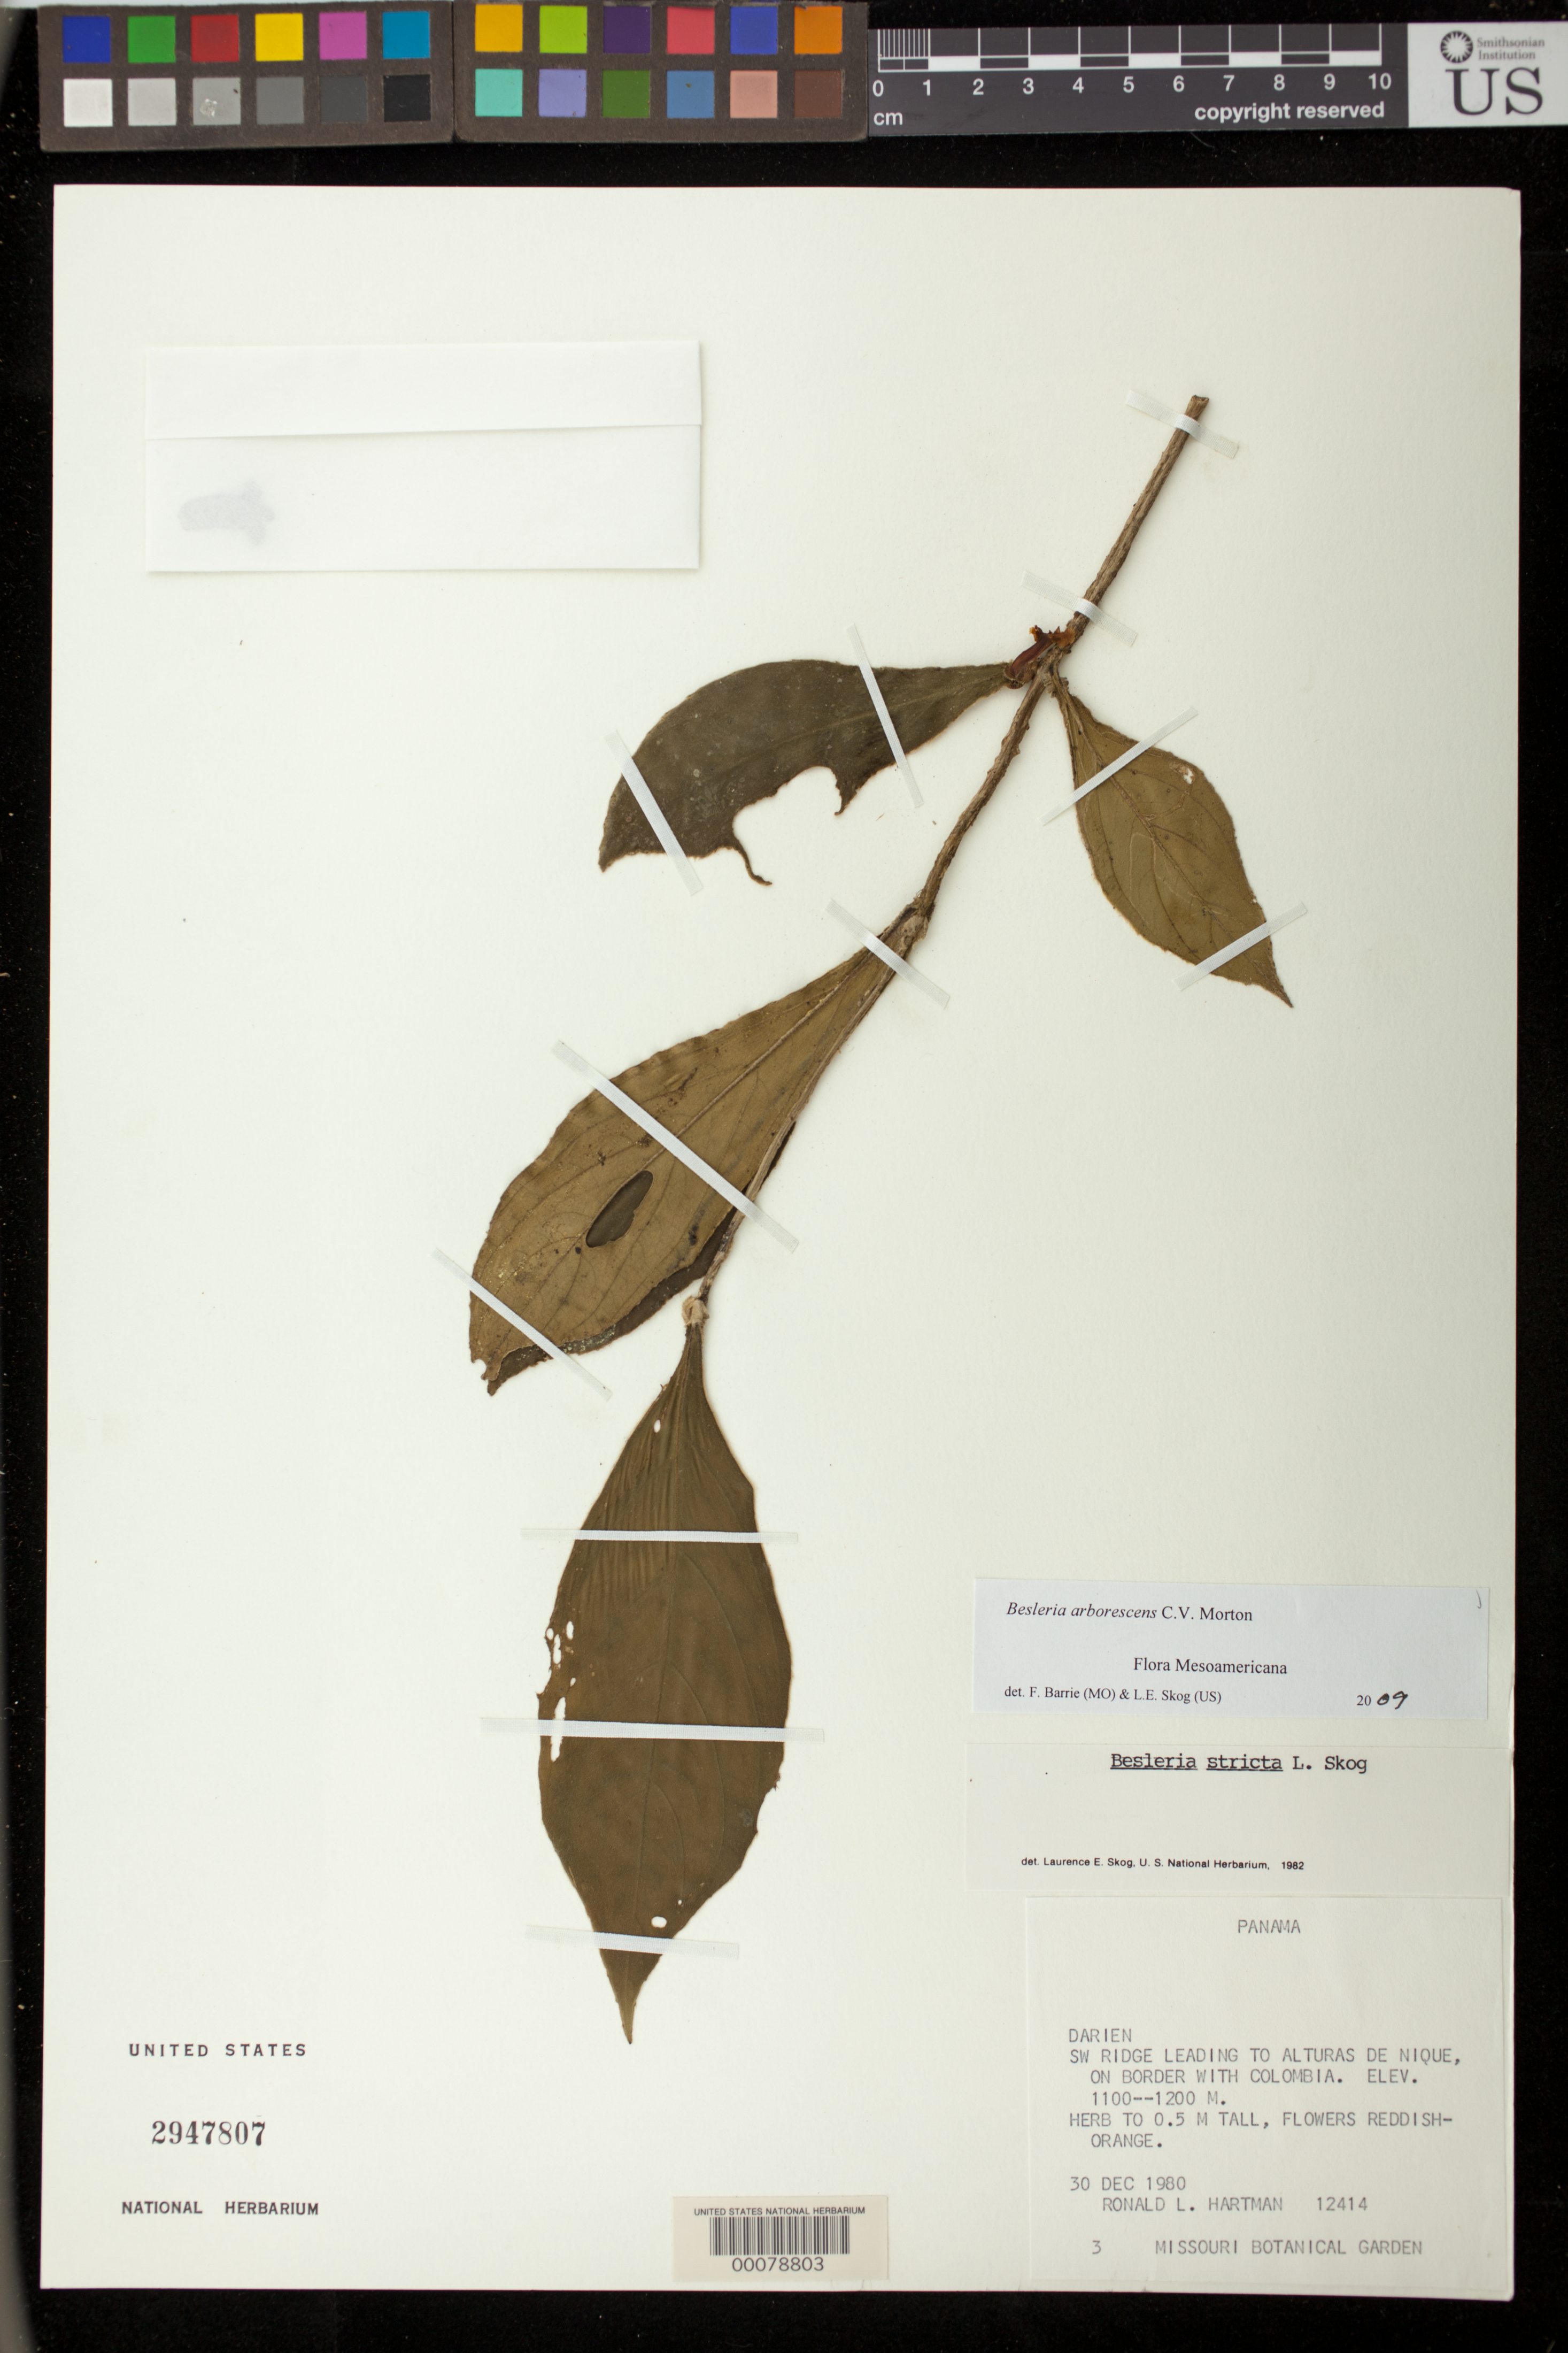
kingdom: Plantae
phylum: Tracheophyta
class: Magnoliopsida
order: Lamiales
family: Gesneriaceae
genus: Besleria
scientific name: Besleria arborescens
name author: C.V. Morton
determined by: Barrie, F. R.; Skog, Laurence E.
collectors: R. L. Hartman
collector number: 12414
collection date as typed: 30 Dec 1980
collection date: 1980-12-30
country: Panama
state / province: Darién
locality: SW ridge leading to Alturas de Nique, on border with Colombia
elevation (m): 1100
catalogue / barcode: US 2947807